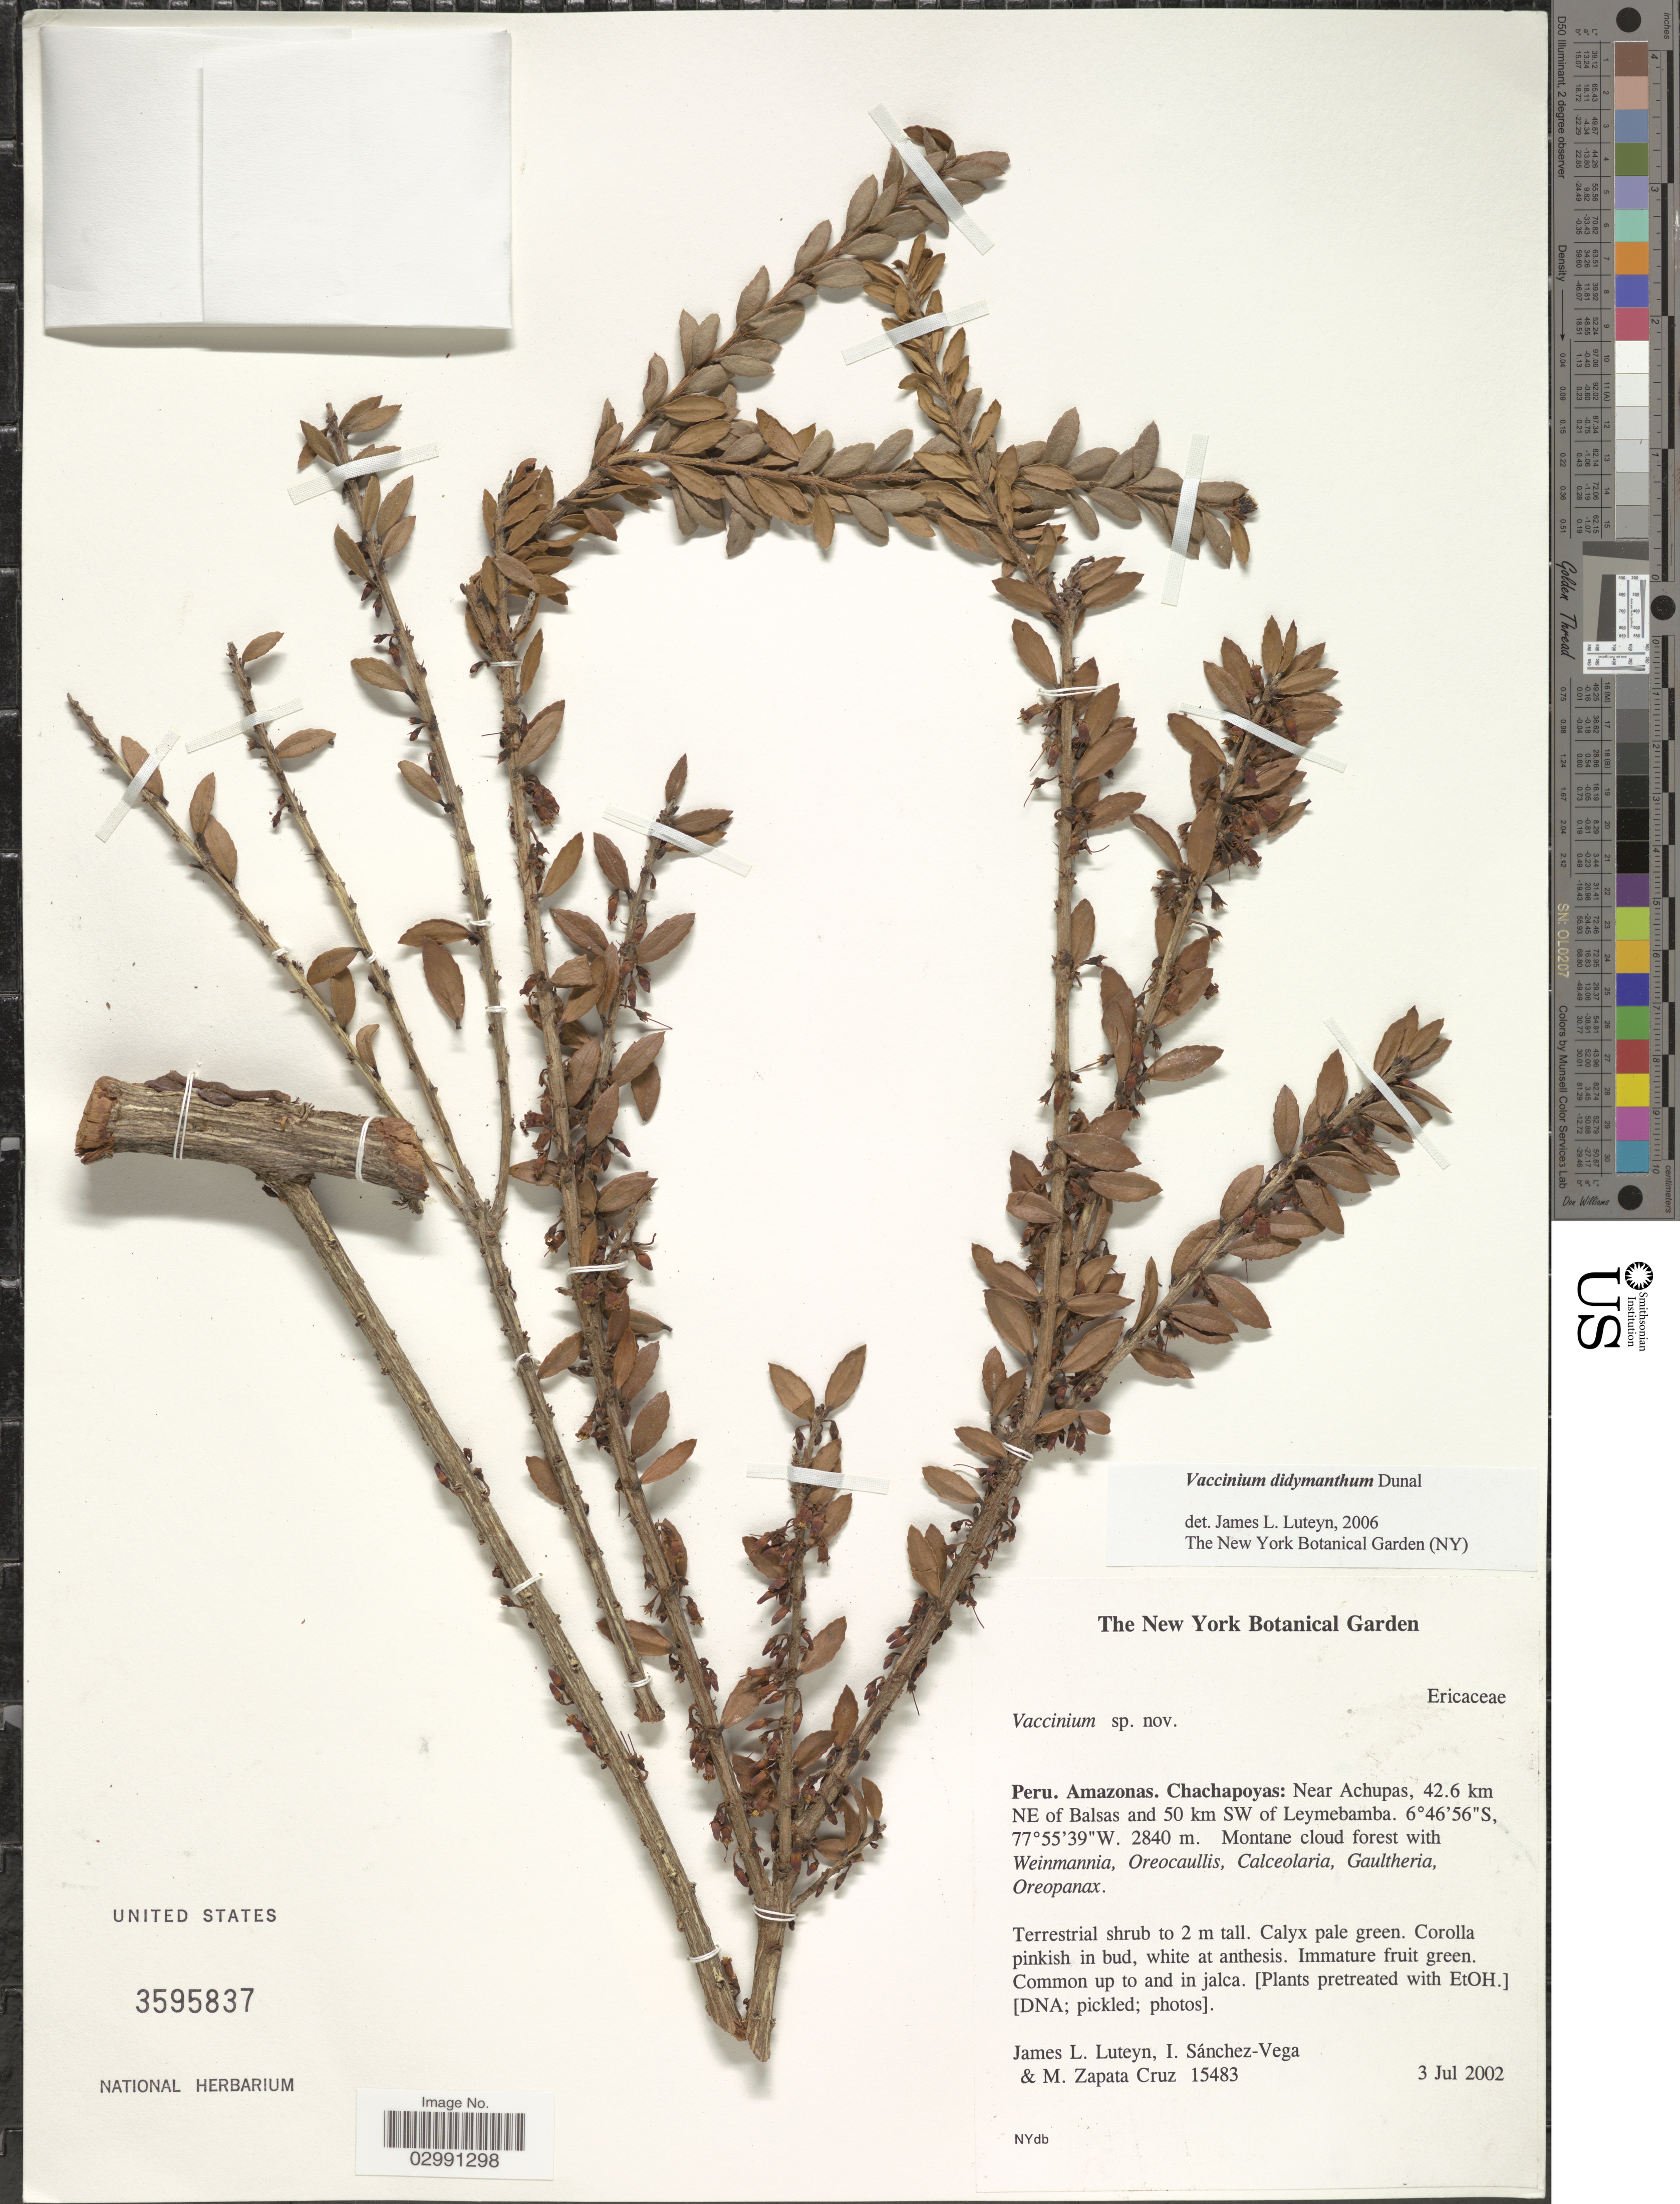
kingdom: Plantae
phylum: Tracheophyta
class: Magnoliopsida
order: Ericales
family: Ericaceae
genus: Vaccinium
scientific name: Vaccinium didymanthum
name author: Dunal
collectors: J. L. Luteyn, I. Sánchez-Vega & M. Zapata Cruz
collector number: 15483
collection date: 2002-07-03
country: Peru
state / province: Amazonas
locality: Chachapoyas: Near Achupas, 42.6 km NE of Balsas and 50 km SW of Leymebamba.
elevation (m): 2840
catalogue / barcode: US 3595837